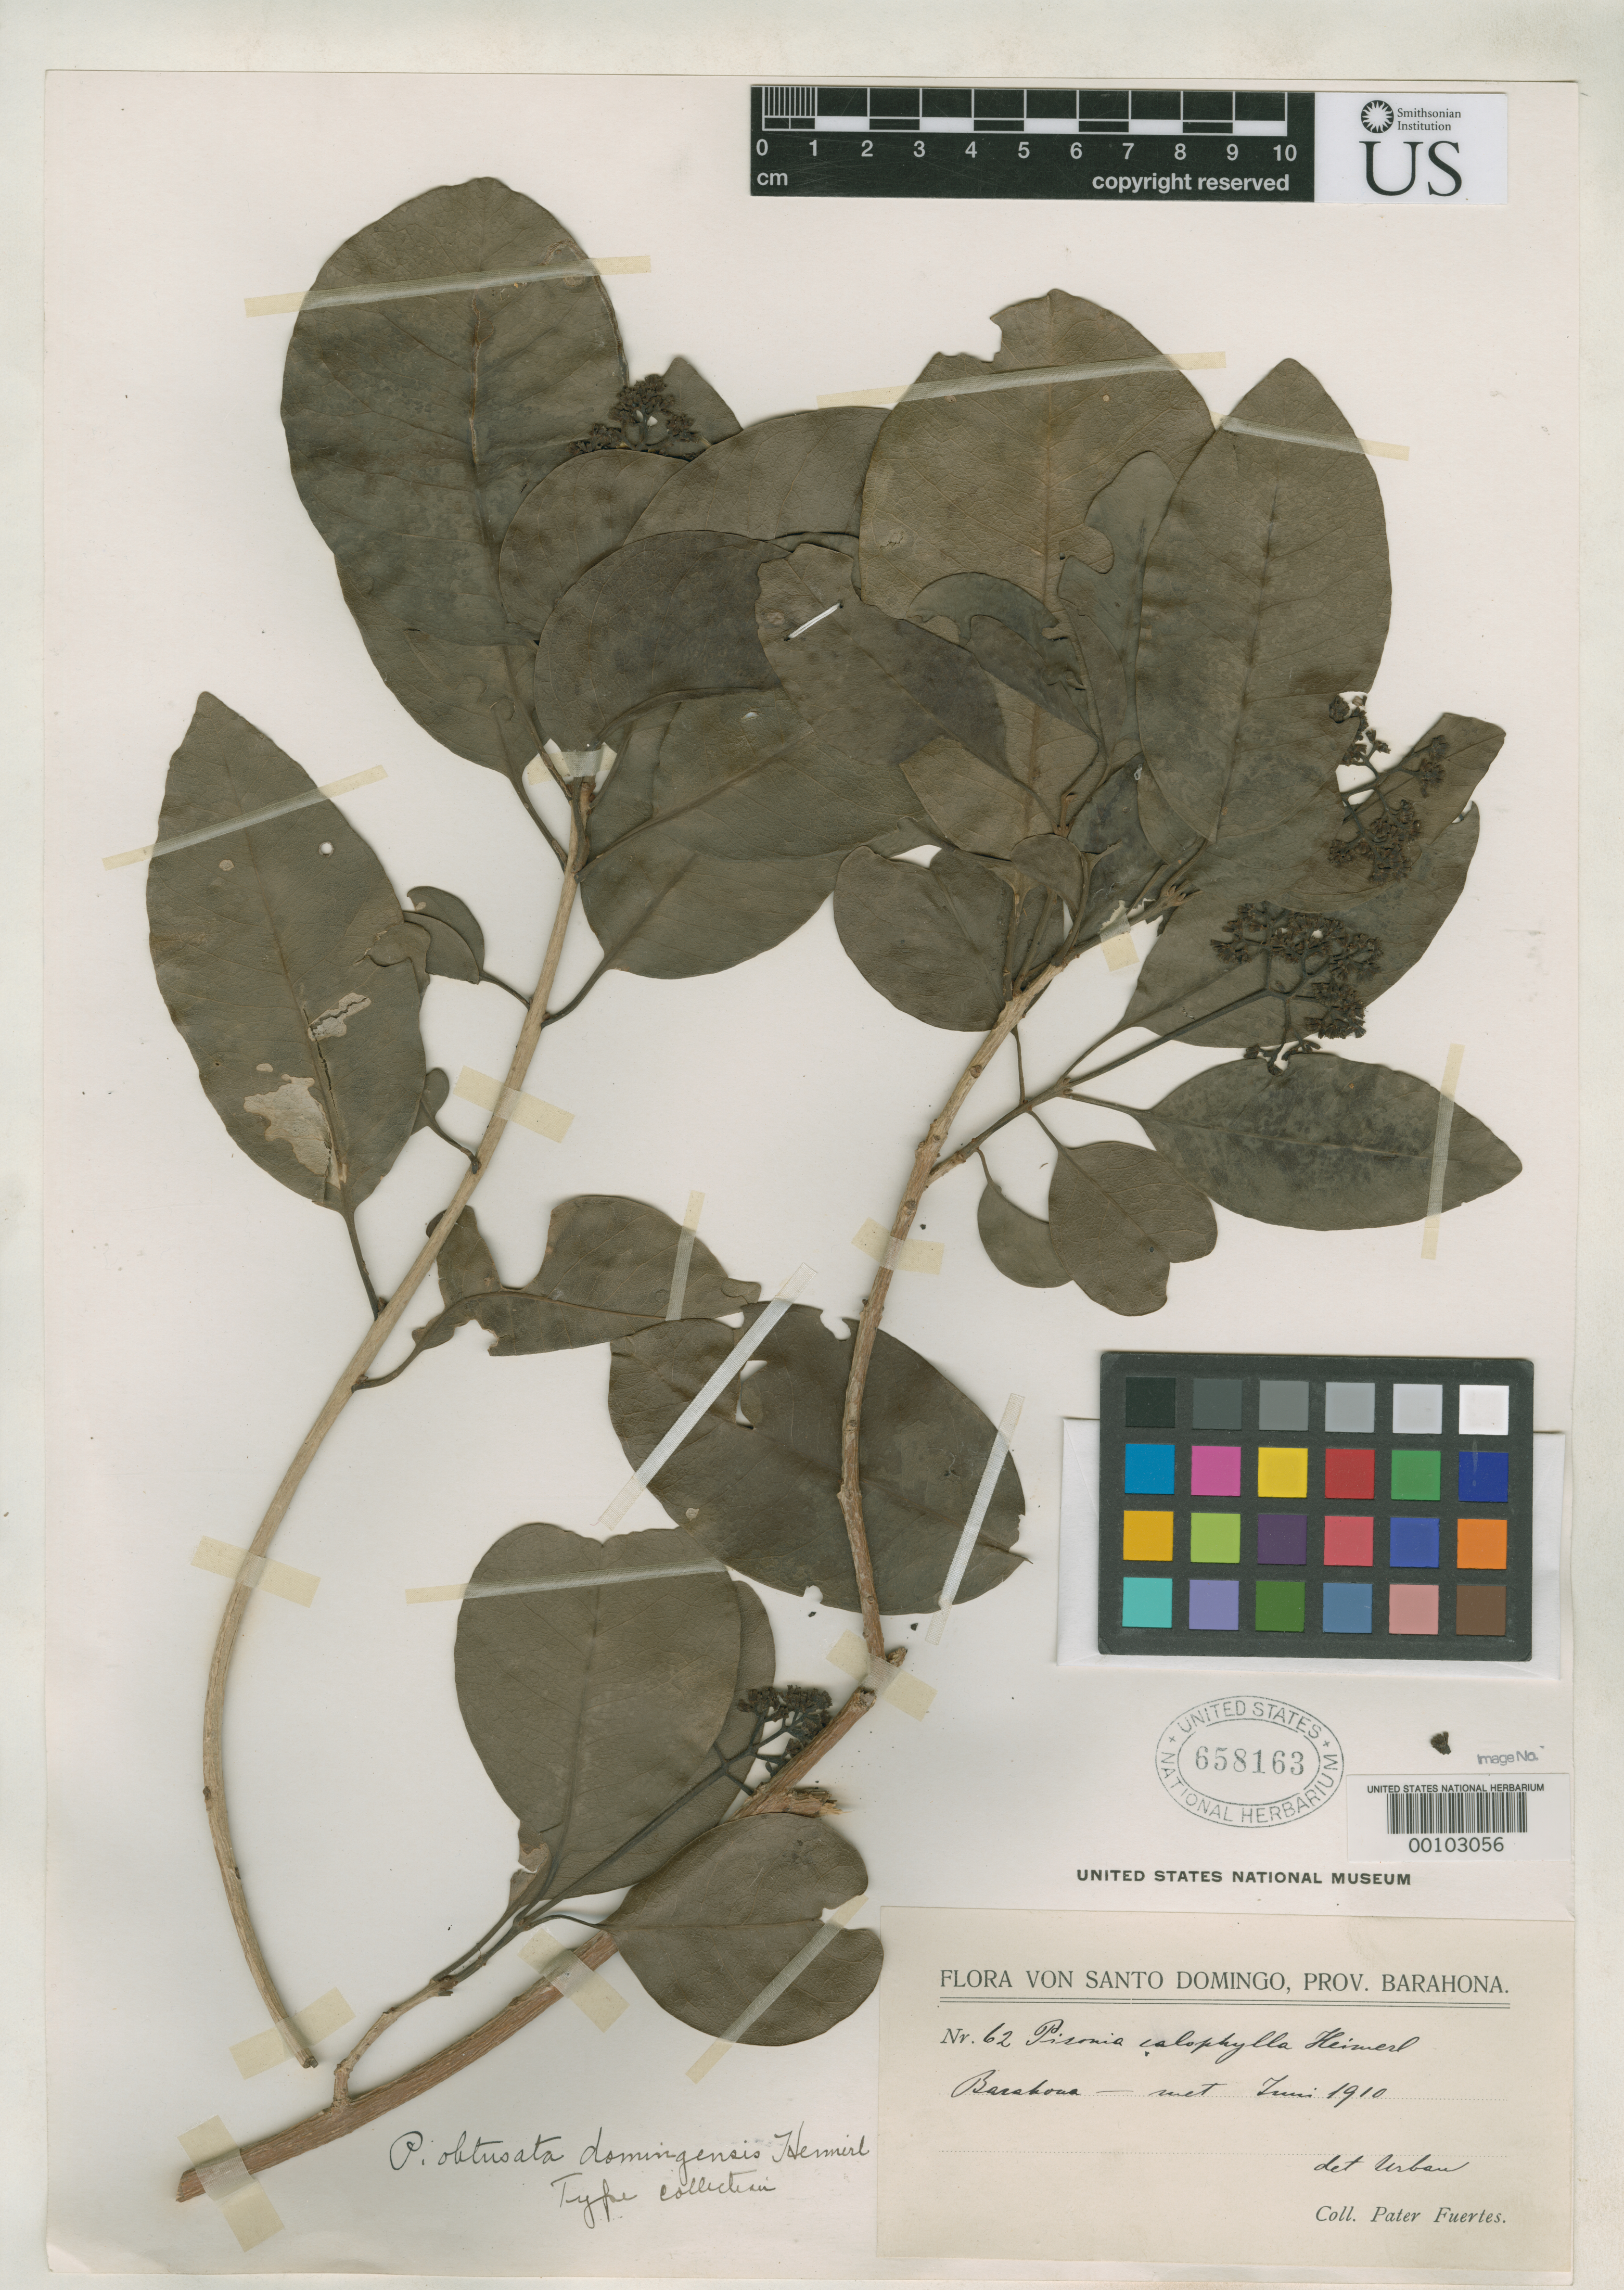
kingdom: Plantae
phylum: Tracheophyta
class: Magnoliopsida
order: Caryophyllales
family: Nyctaginaceae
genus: Pisonia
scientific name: Pisonia obtusata var. domingensis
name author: Heimerl in Urb.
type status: Syntype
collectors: M. D. Fuertes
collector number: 62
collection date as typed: Jun 1910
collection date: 1910-06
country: Dominican Republic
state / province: Barahona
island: Hispaniola Island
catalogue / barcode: US 658163